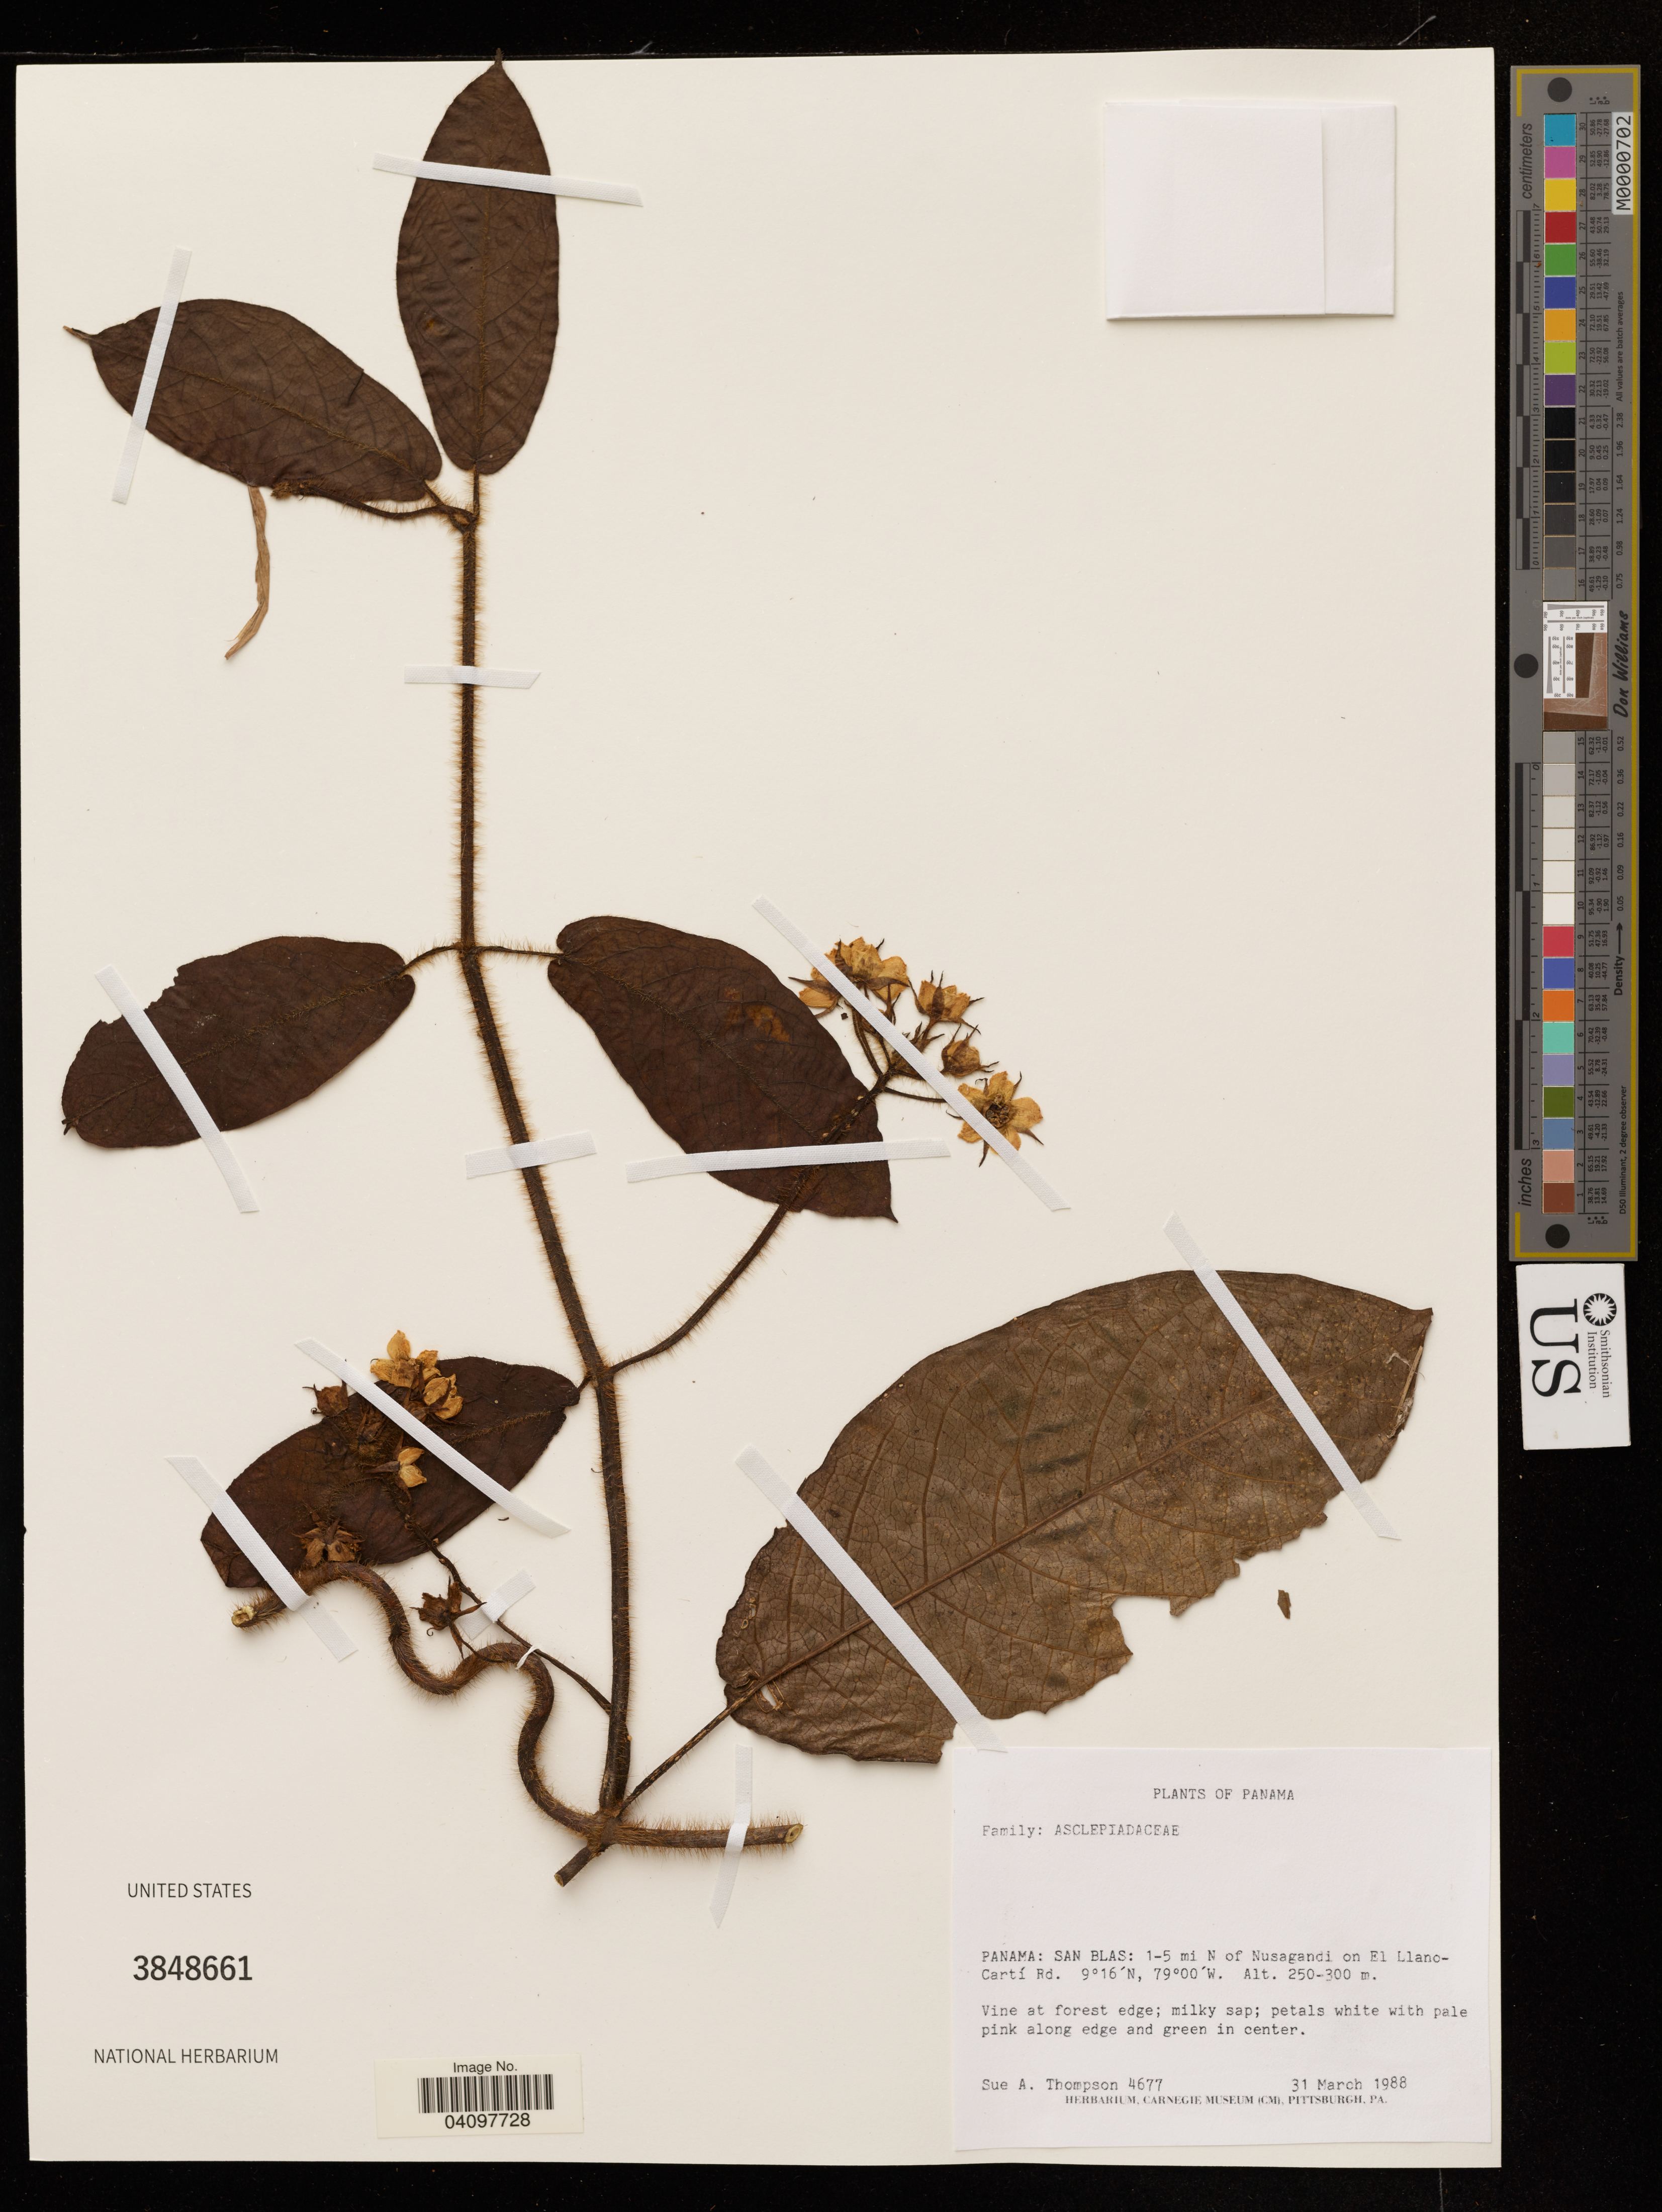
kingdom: Plantae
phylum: Tracheophyta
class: Magnoliopsida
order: Gentianales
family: Apocynaceae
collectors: S. A. Thompson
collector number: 4677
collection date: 1988-03-31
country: Panama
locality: San Blas: 1-5 mi N of Nusagandi on El Llano-Cartí Rd.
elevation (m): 250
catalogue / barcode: US 3848661